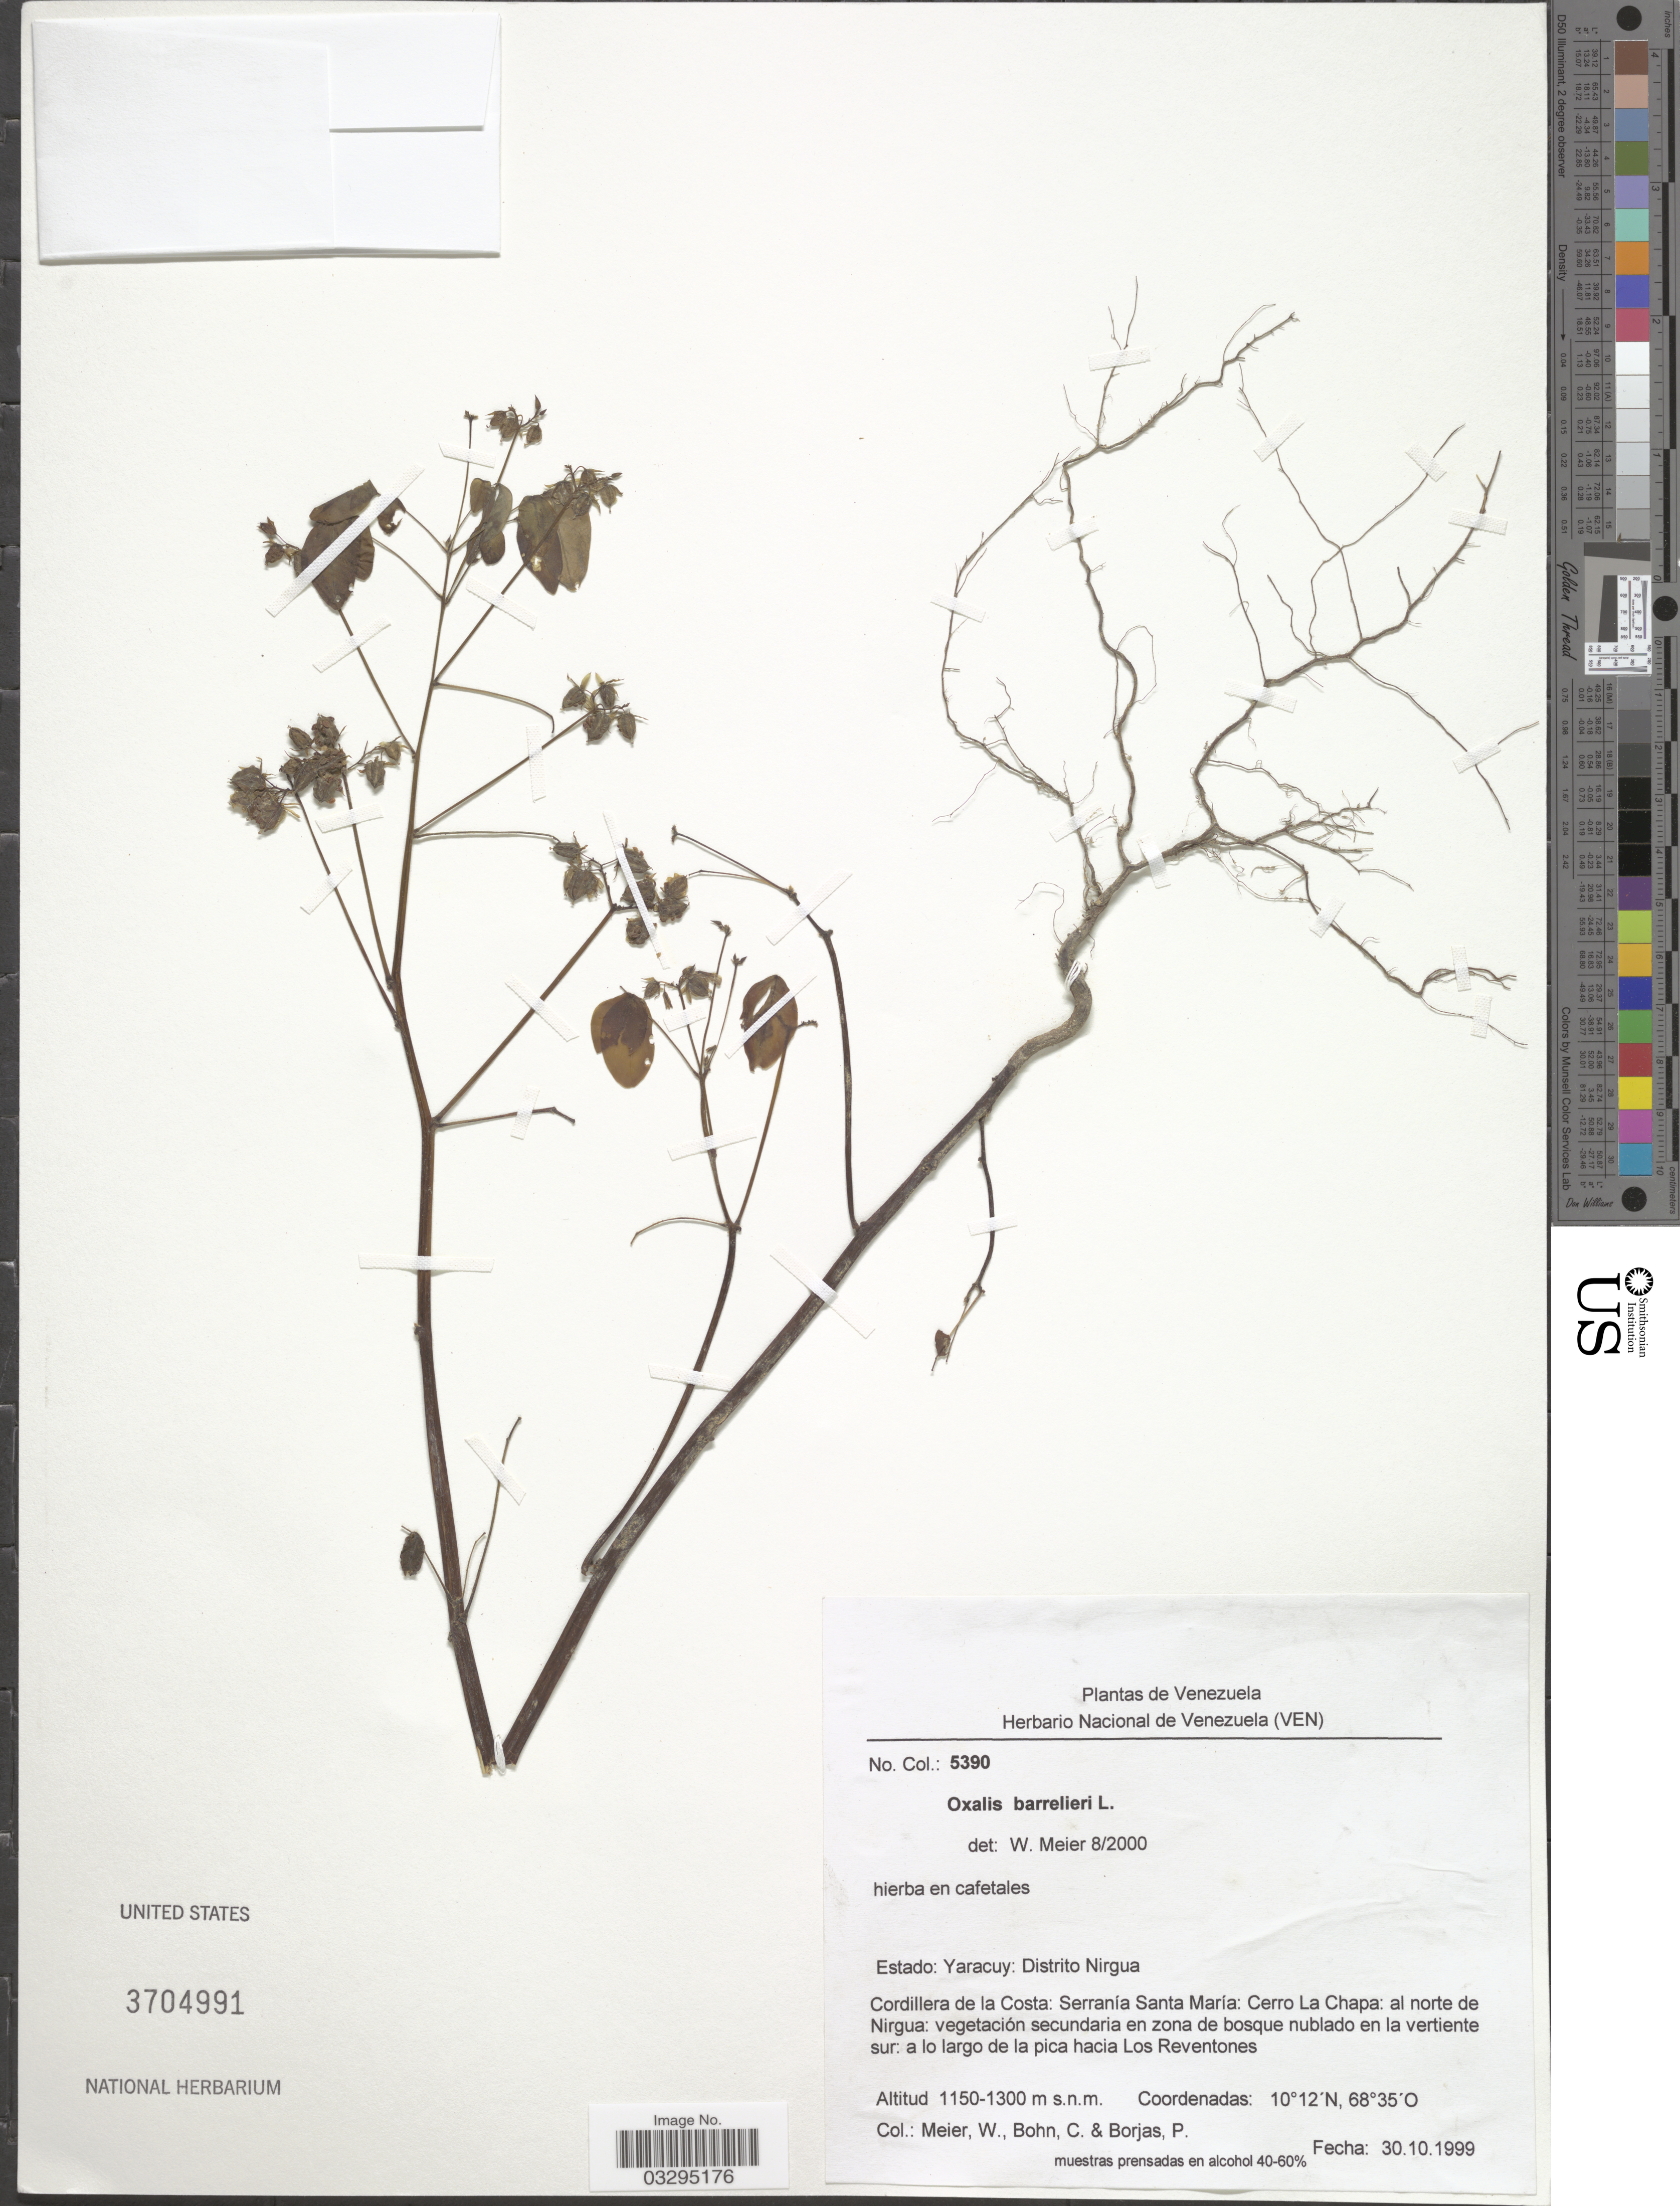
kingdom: Plantae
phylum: Tracheophyta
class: Magnoliopsida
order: Oxalidales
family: Oxalidaceae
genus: Oxalis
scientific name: Oxalis barrelieri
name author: L.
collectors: W. Meier, C. Bohn & P. Borjas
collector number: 5390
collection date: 1999-10-30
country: Venezuela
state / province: Yaracuy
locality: Estado: Yaracuy: Distrito Nirgua. Cordillera de la Costa: Serranía Santa María: Cerro La Chapa: al norte de Nirgua. A lo largo de la pica hacia Los Reventones.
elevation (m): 1150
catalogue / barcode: US 3704991